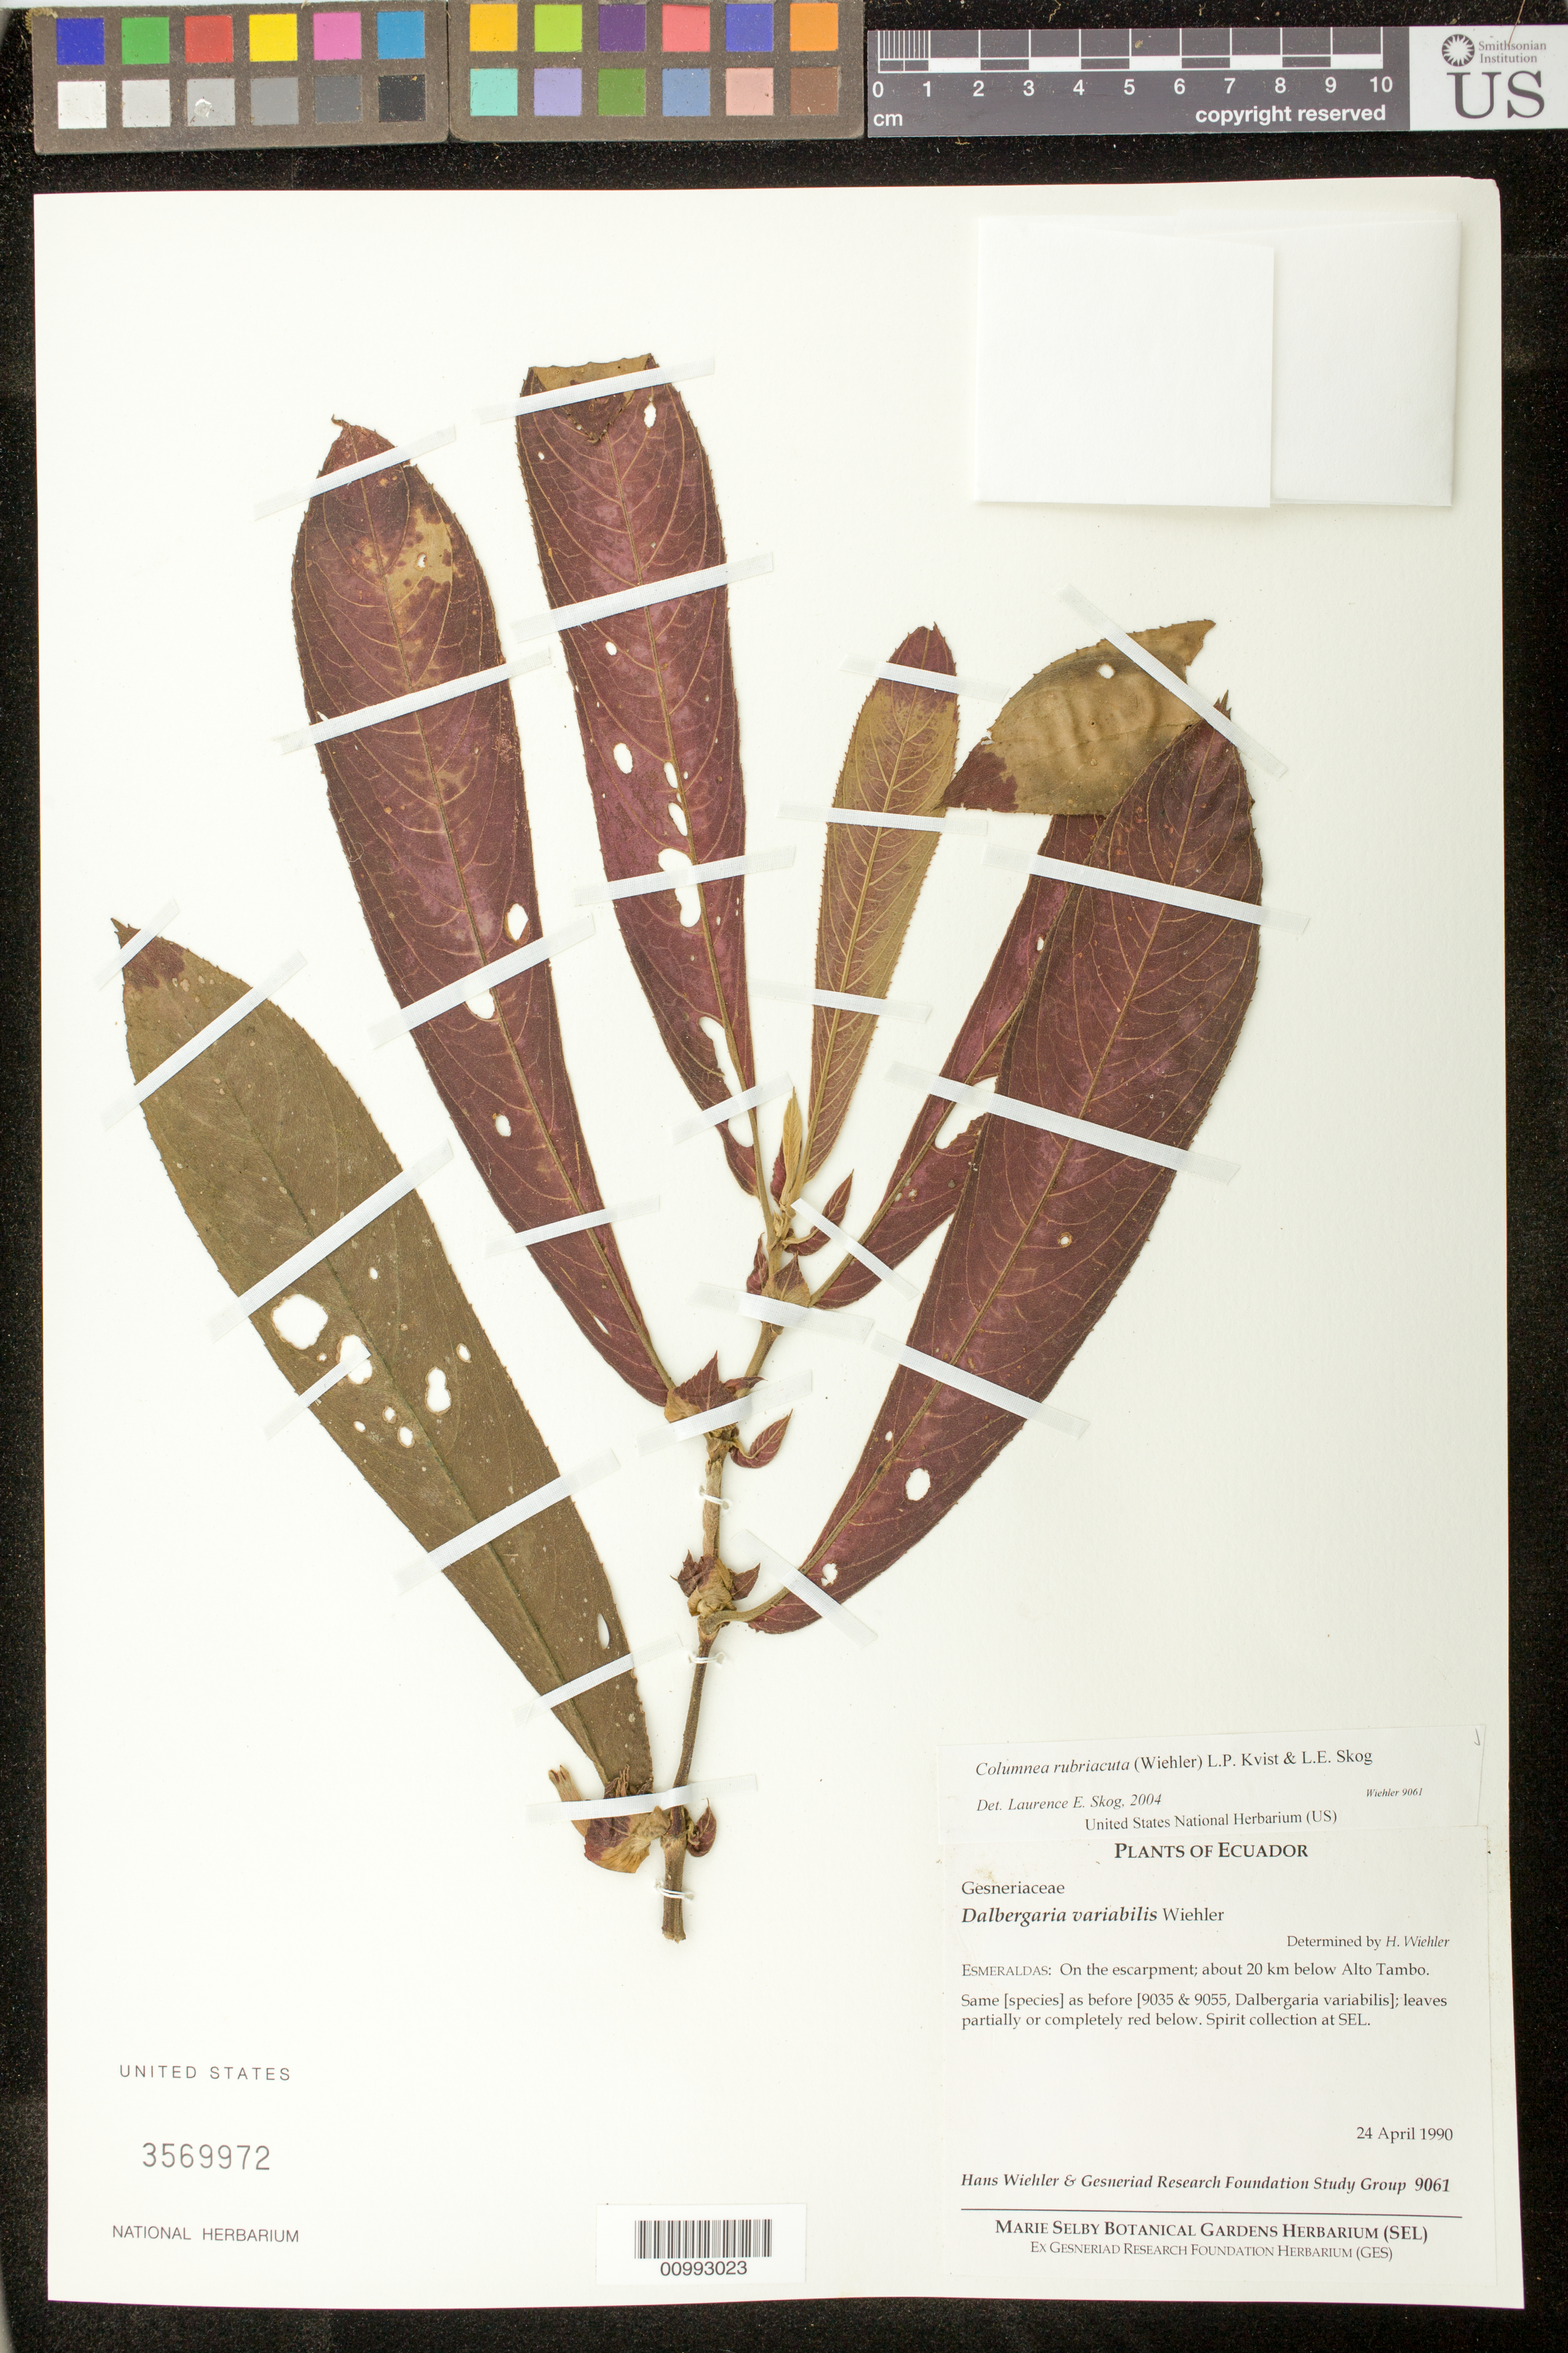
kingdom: Plantae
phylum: Tracheophyta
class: Magnoliopsida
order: Lamiales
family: Gesneriaceae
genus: Columnea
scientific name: Columnea rubriacuta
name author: (Wiehler) L.P. Kvist & L.E. Skog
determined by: Skog, Laurence E.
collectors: H. J. Wiehler & GRF Study Group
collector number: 9061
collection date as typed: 24 Apr 1990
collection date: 1990-04-24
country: Ecuador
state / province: Esmeraldas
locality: Esmeraldas: on the escarpment; about 20 km below Alto Tambo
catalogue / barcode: US 3569972